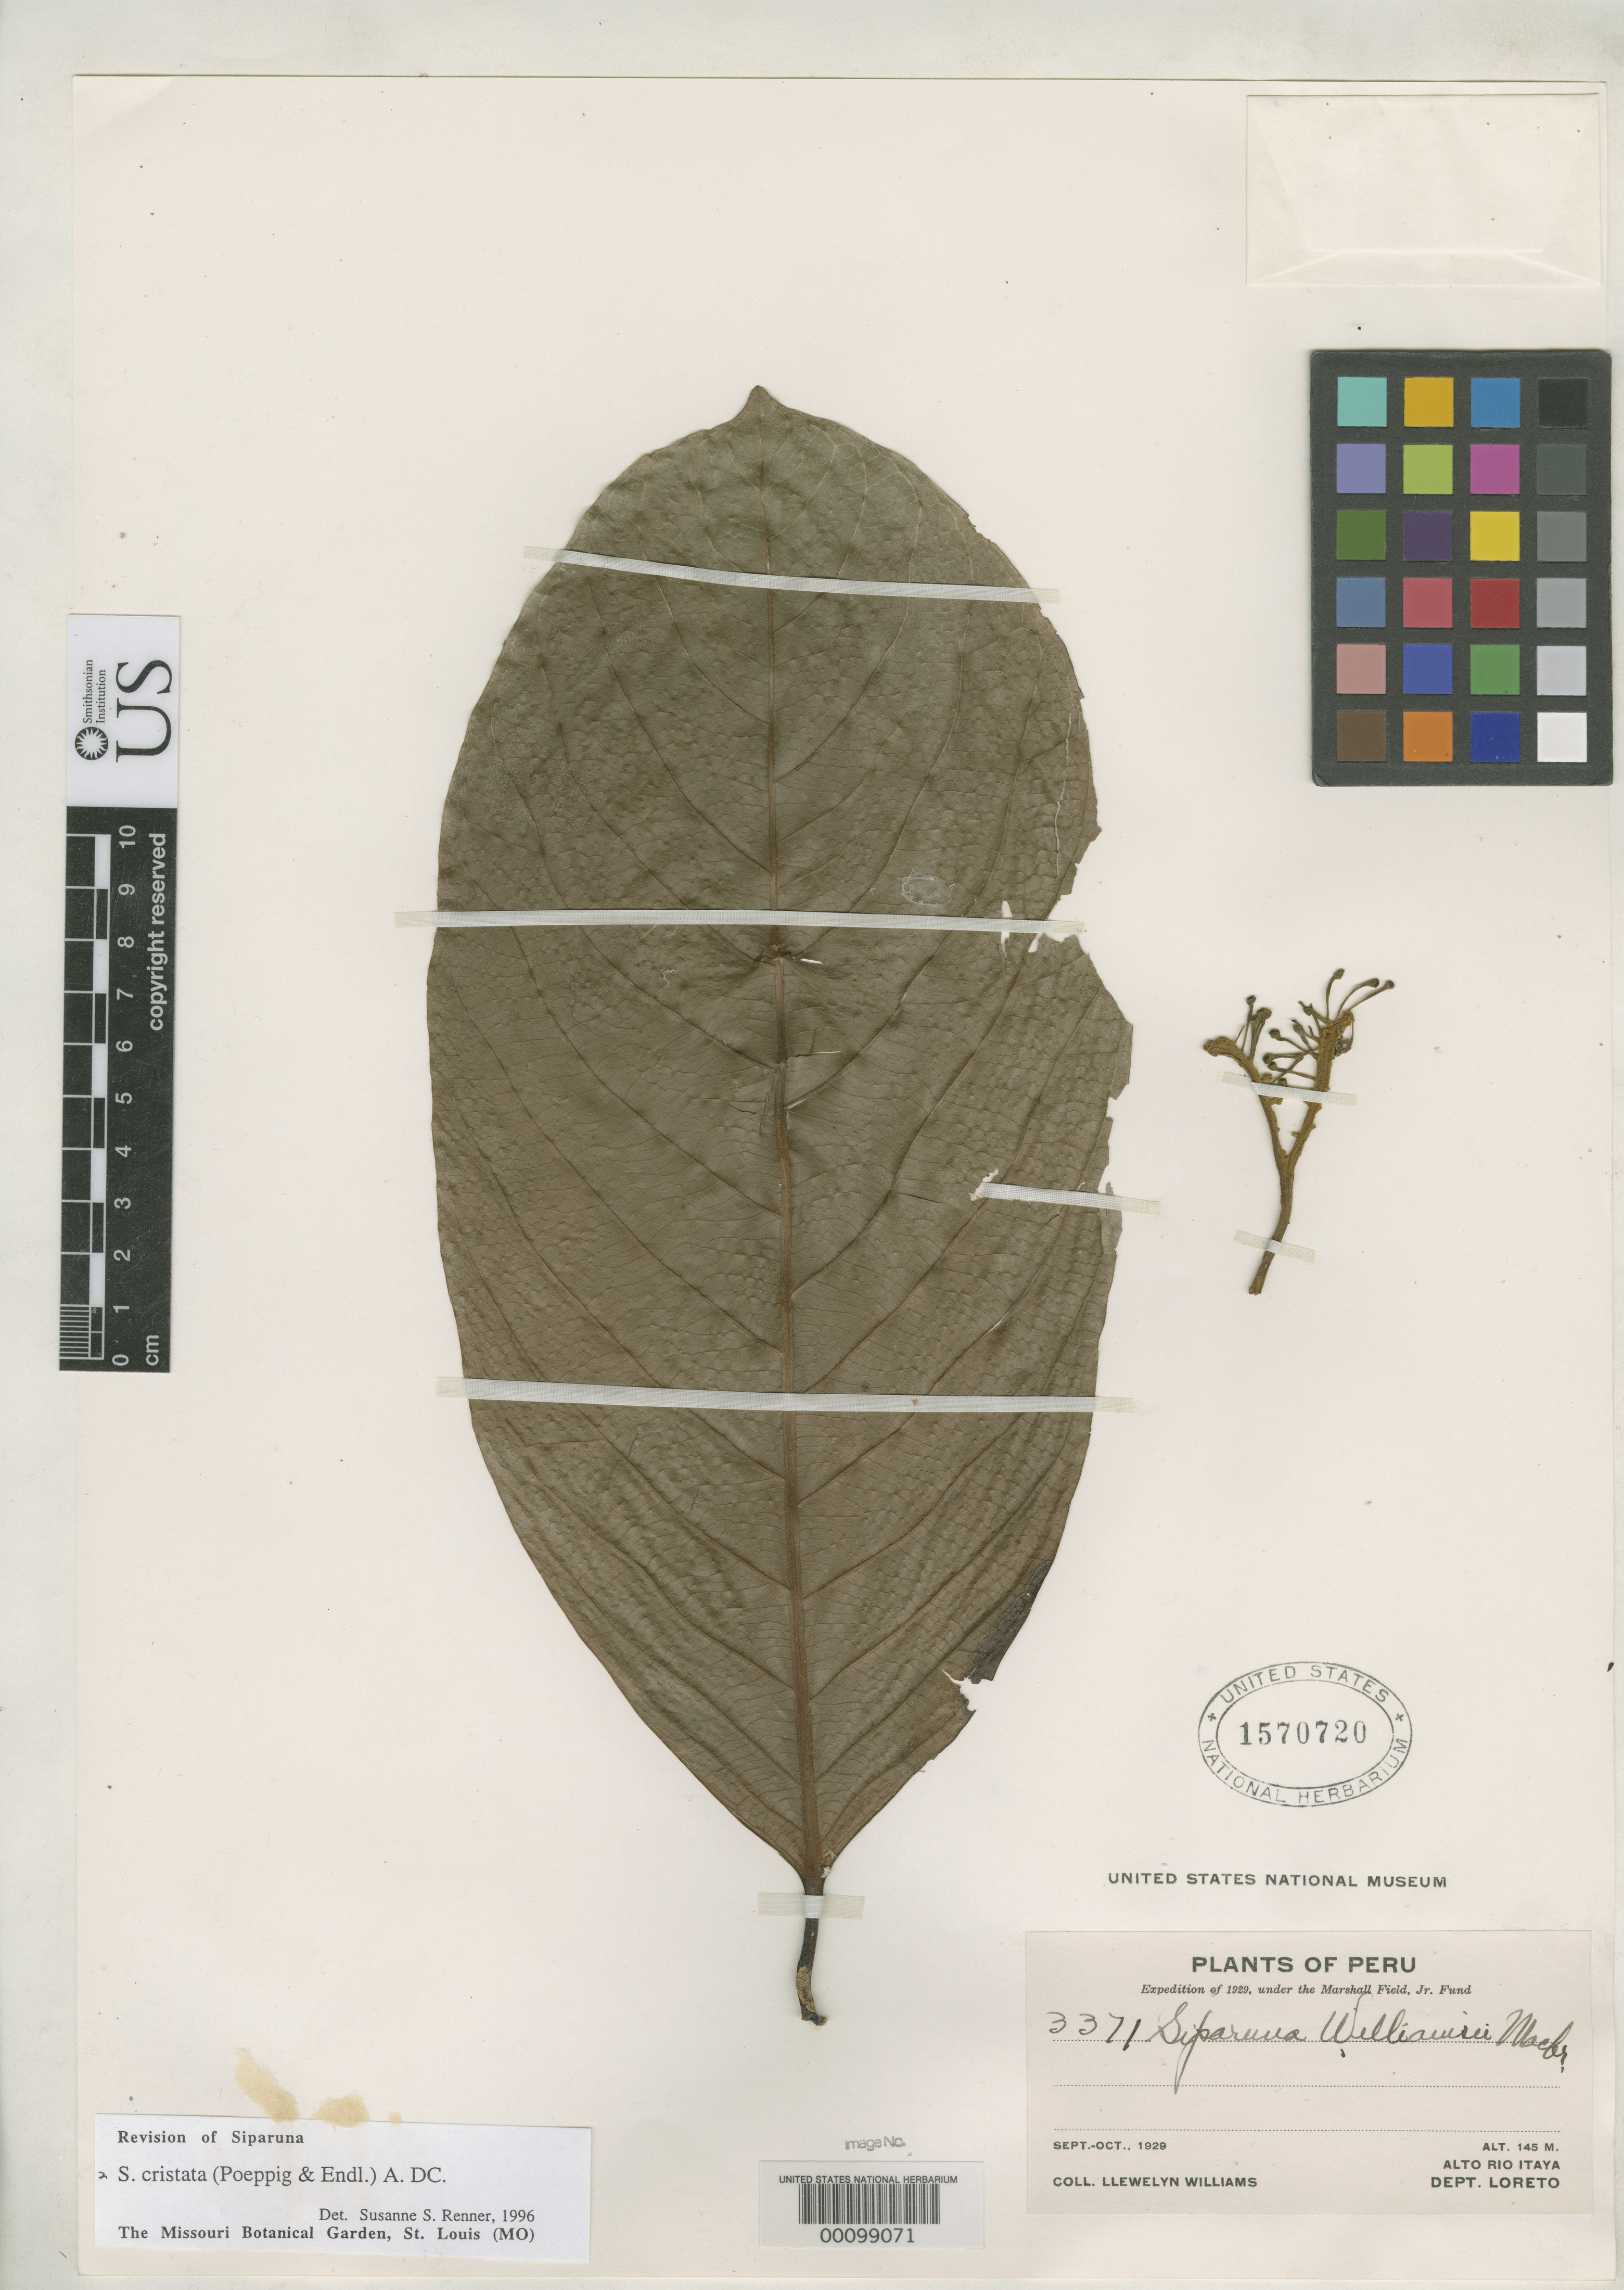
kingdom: Plantae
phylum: Tracheophyta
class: Magnoliopsida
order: Laurales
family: Siparunaceae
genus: Siparuna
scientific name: Siparuna williamsii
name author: J.F. Macbr.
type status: Isotype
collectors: Ll. Williams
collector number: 3371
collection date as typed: Sep 1929 to -- Oct 1929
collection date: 1929-09/1929-10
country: Peru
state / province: Loreto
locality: Alto Rio Itaya.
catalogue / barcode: US 1570720